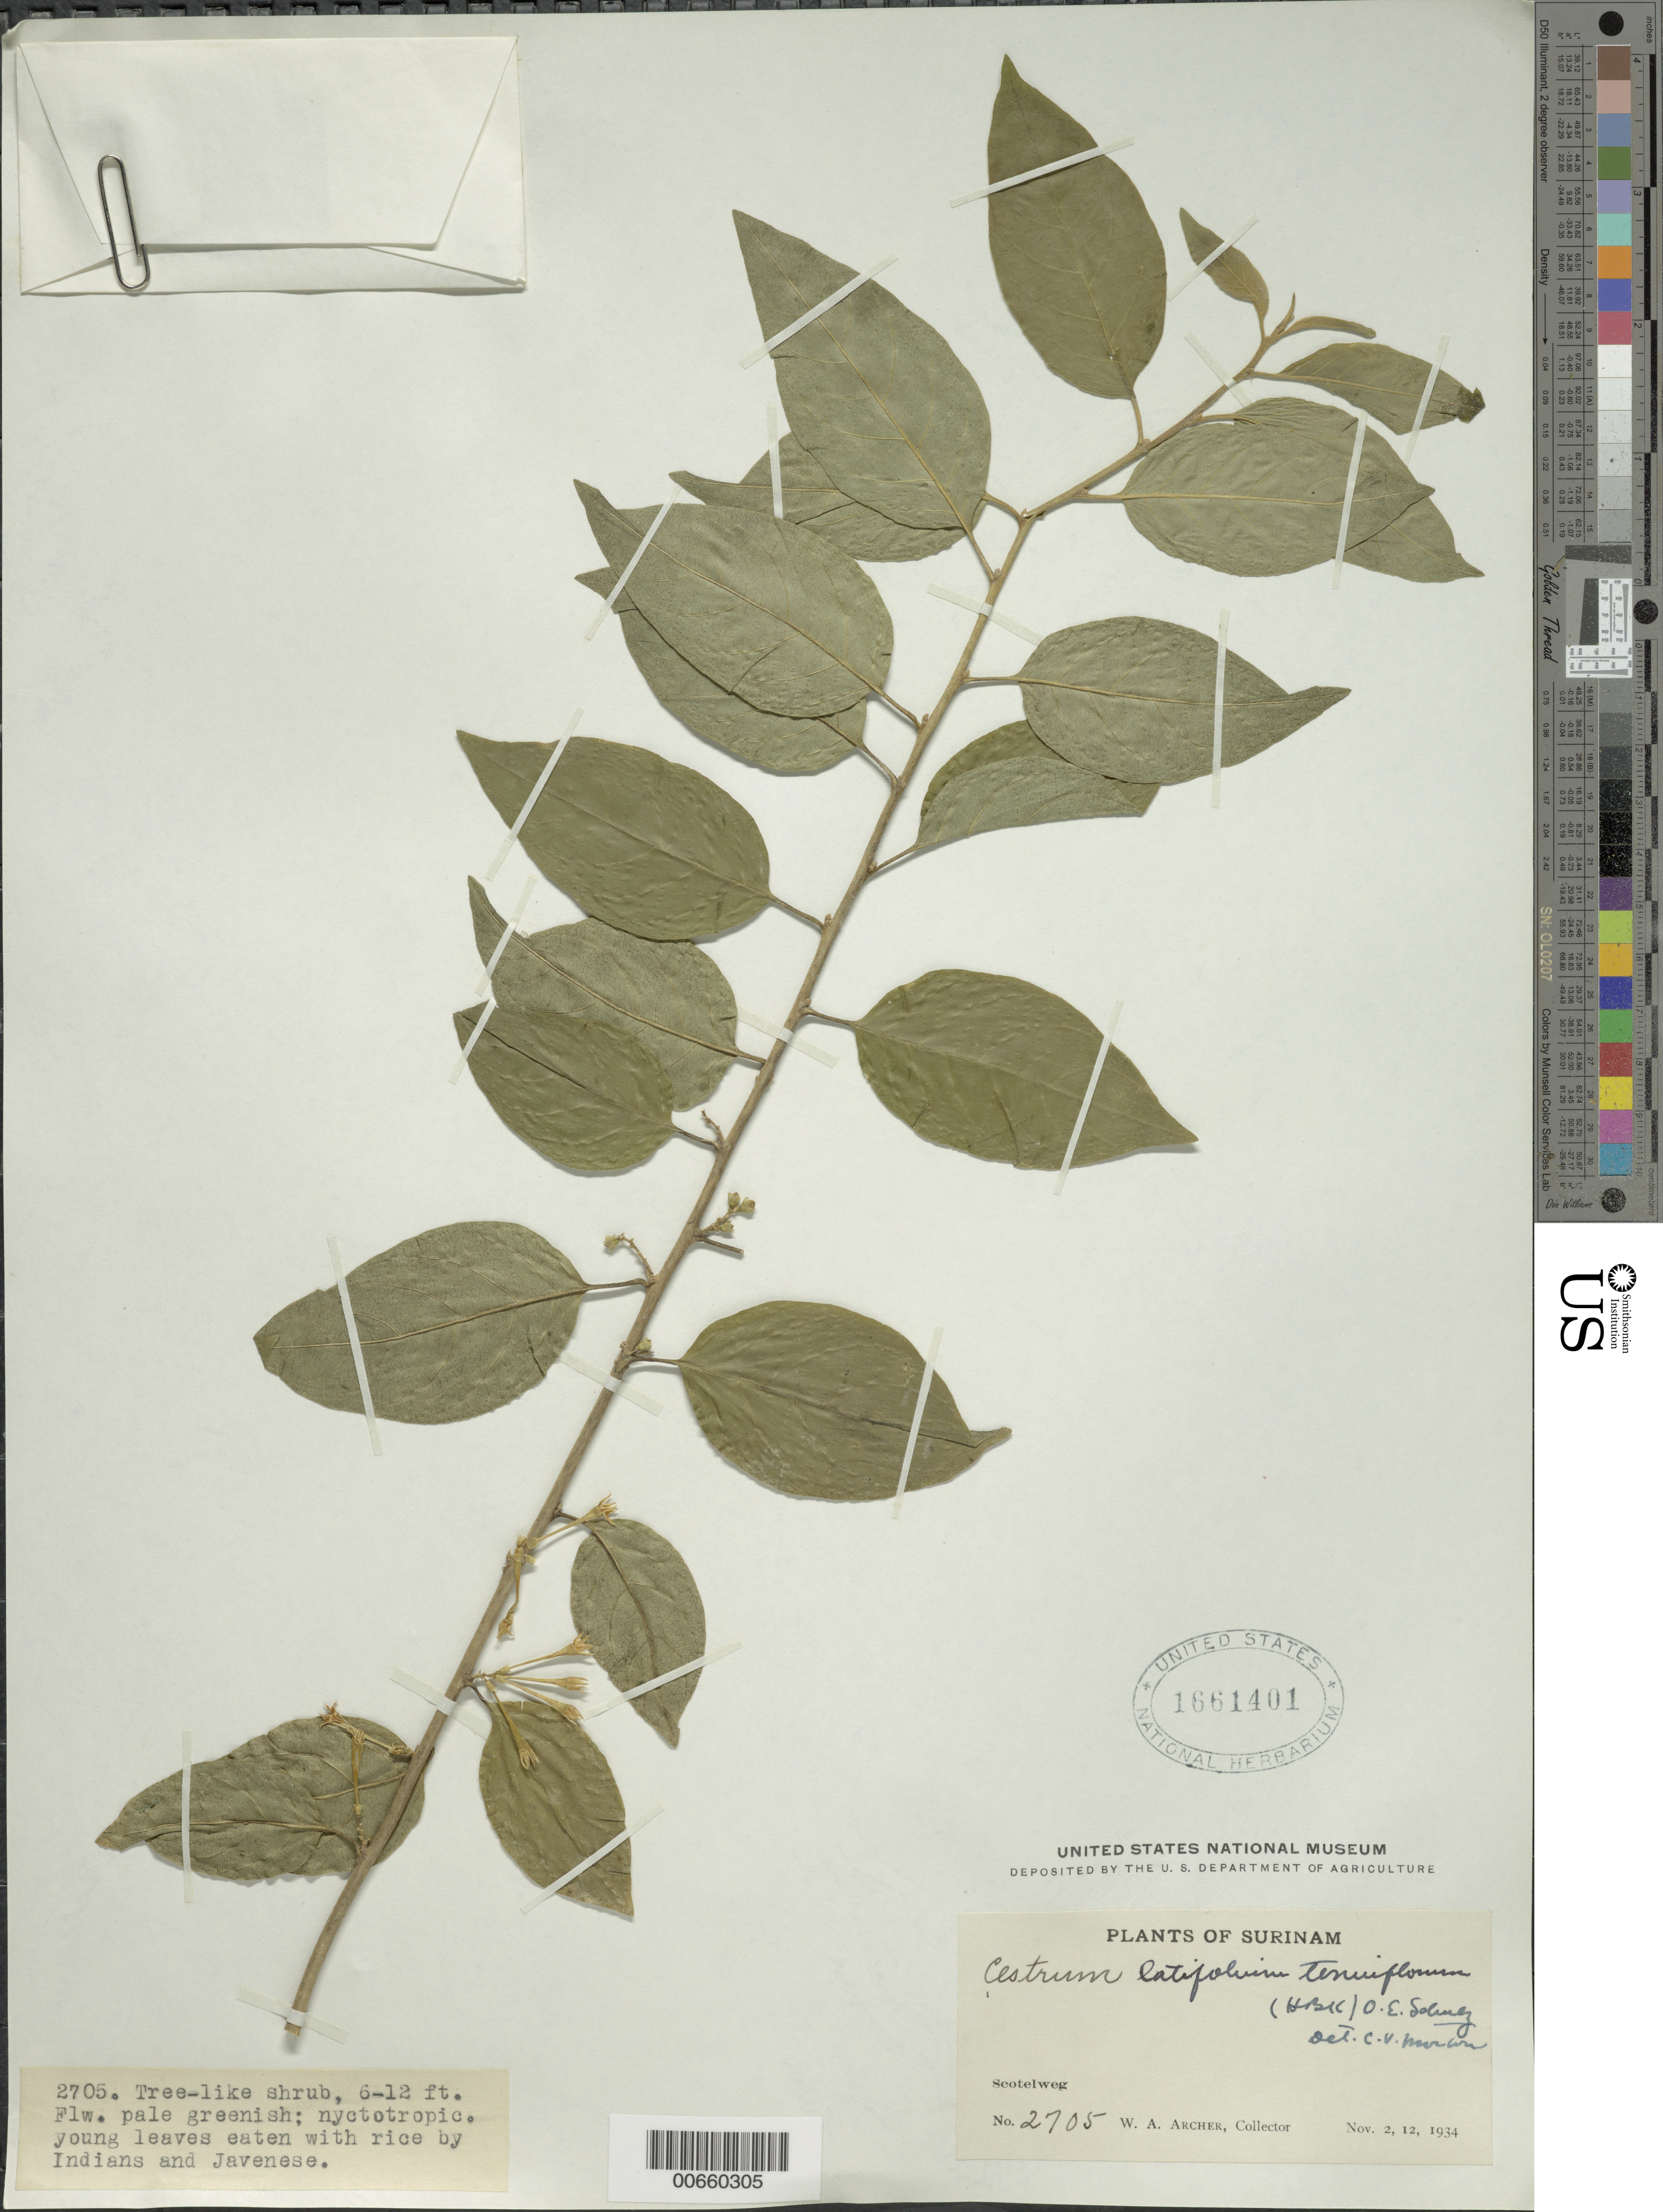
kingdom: Plantae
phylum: Tracheophyta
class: Magnoliopsida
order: Solanales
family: Solanaceae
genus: Cestrum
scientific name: Cestrum latifolium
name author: Lam.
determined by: Morton, C. V.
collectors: W. A. Archer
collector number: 2705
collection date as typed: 2-Nov-34 or 12-Nov-34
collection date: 1934-11-02 or 1934-11-12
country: Suriname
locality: Scotelweg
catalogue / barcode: US 1661401